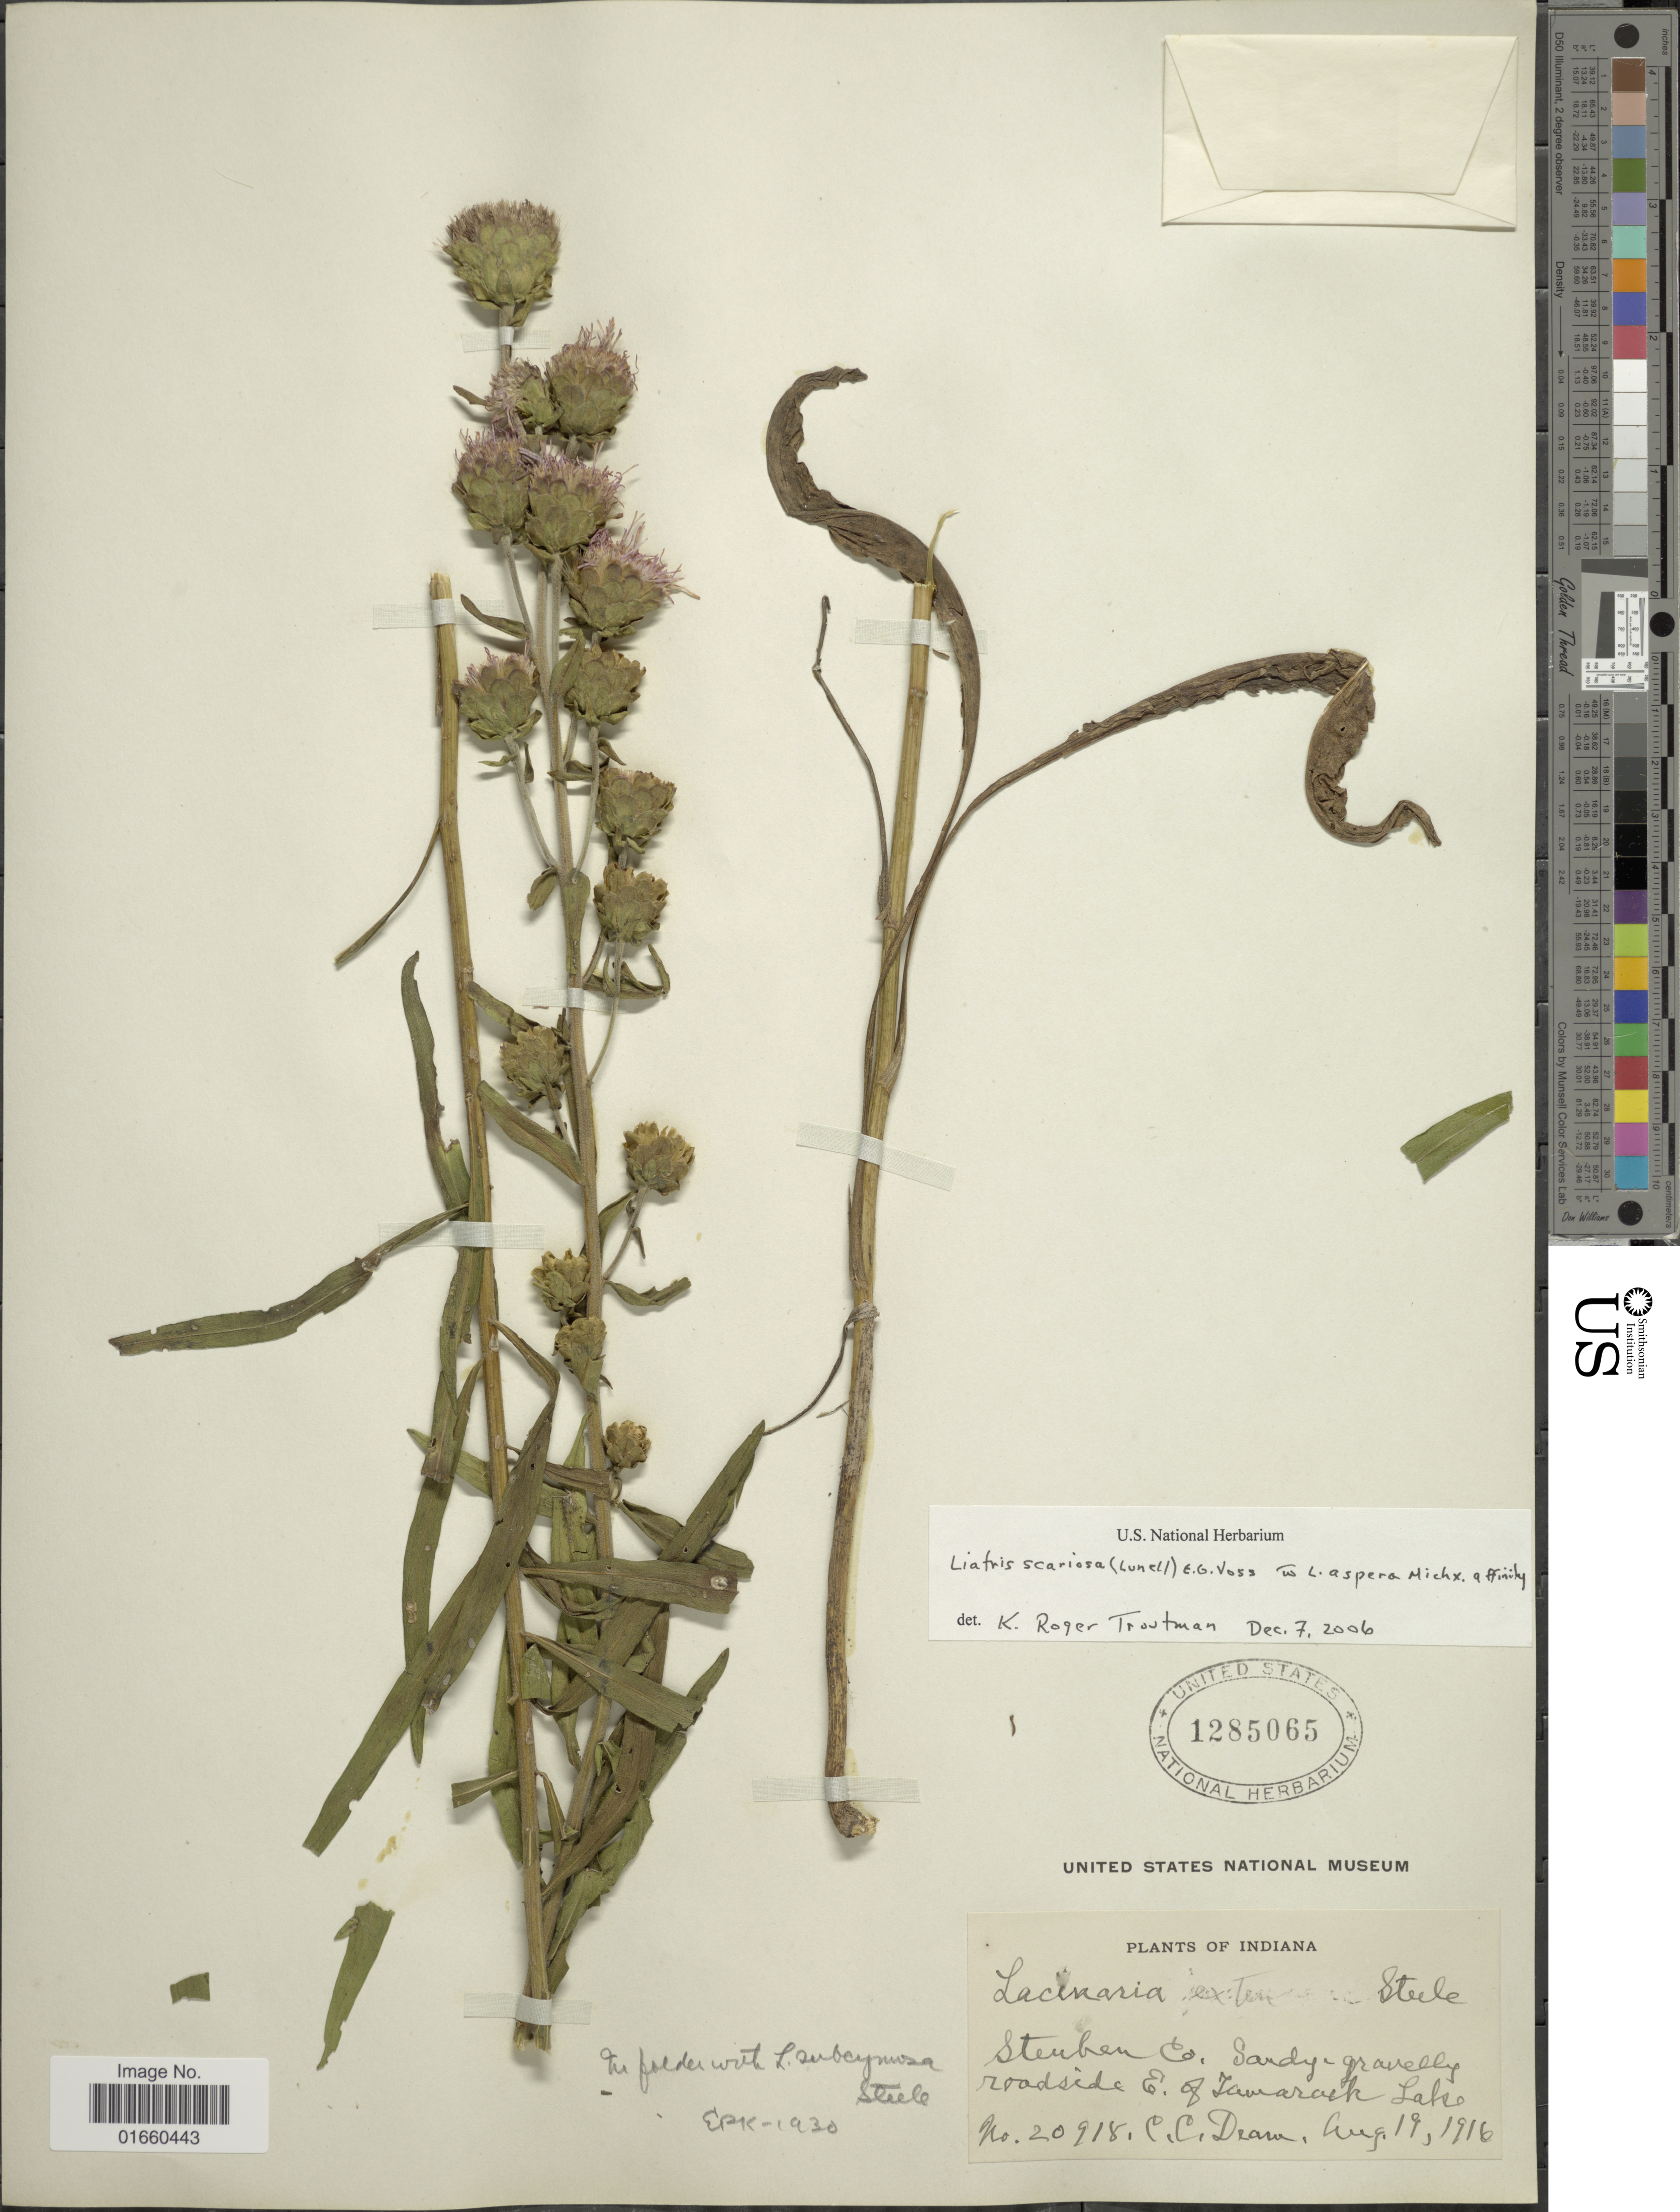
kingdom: Plantae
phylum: Tracheophyta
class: Magnoliopsida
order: Asterales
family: Asteraceae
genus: Liatris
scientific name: Liatris aspera x L. scariosa (L.) Willd.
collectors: C. C. Deam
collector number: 20918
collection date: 1916-08-19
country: United States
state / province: Indiana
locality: Steuben Co. Sandy gravelly roadside E of Tamarack Lake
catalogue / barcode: US 1285065